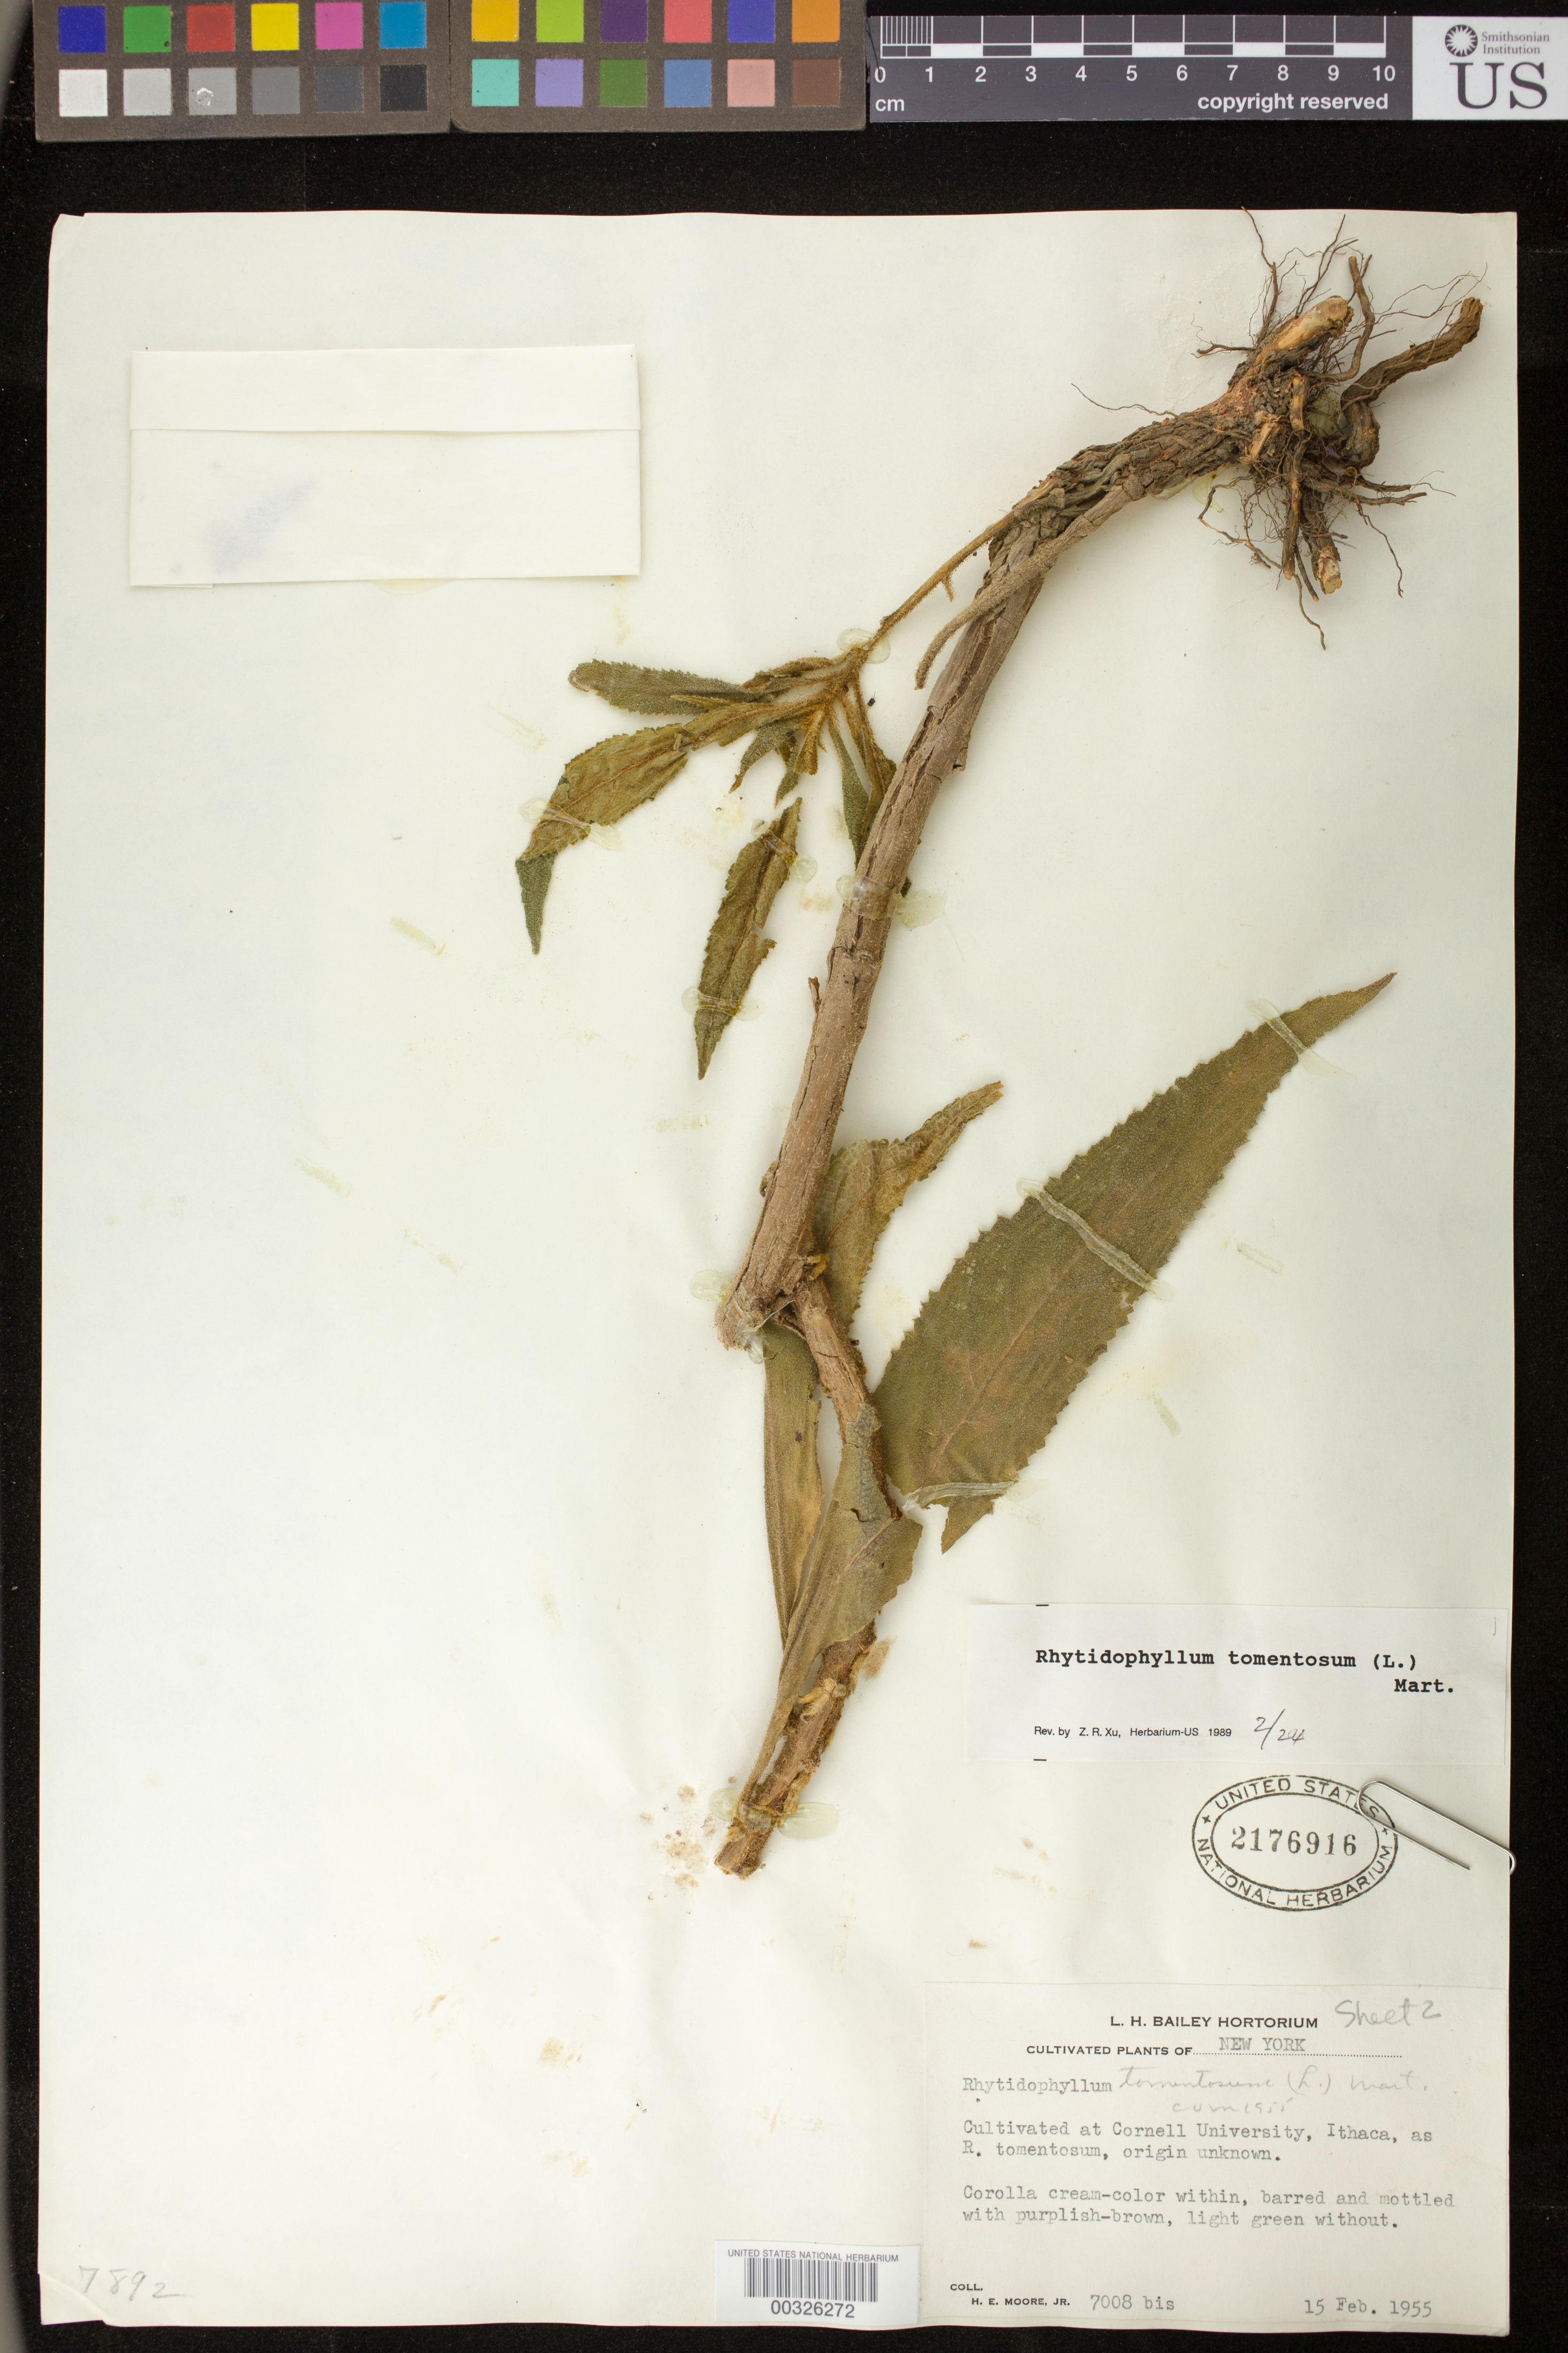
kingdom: Plantae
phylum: Tracheophyta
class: Magnoliopsida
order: Lamiales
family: Gesneriaceae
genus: Rhytidophyllum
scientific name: Rhytidophyllum tomentosum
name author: (L.) Mart.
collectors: H. E. Moore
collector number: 7008 bis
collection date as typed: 15 Feb 1955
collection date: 1955-02-15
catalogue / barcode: US 2176916